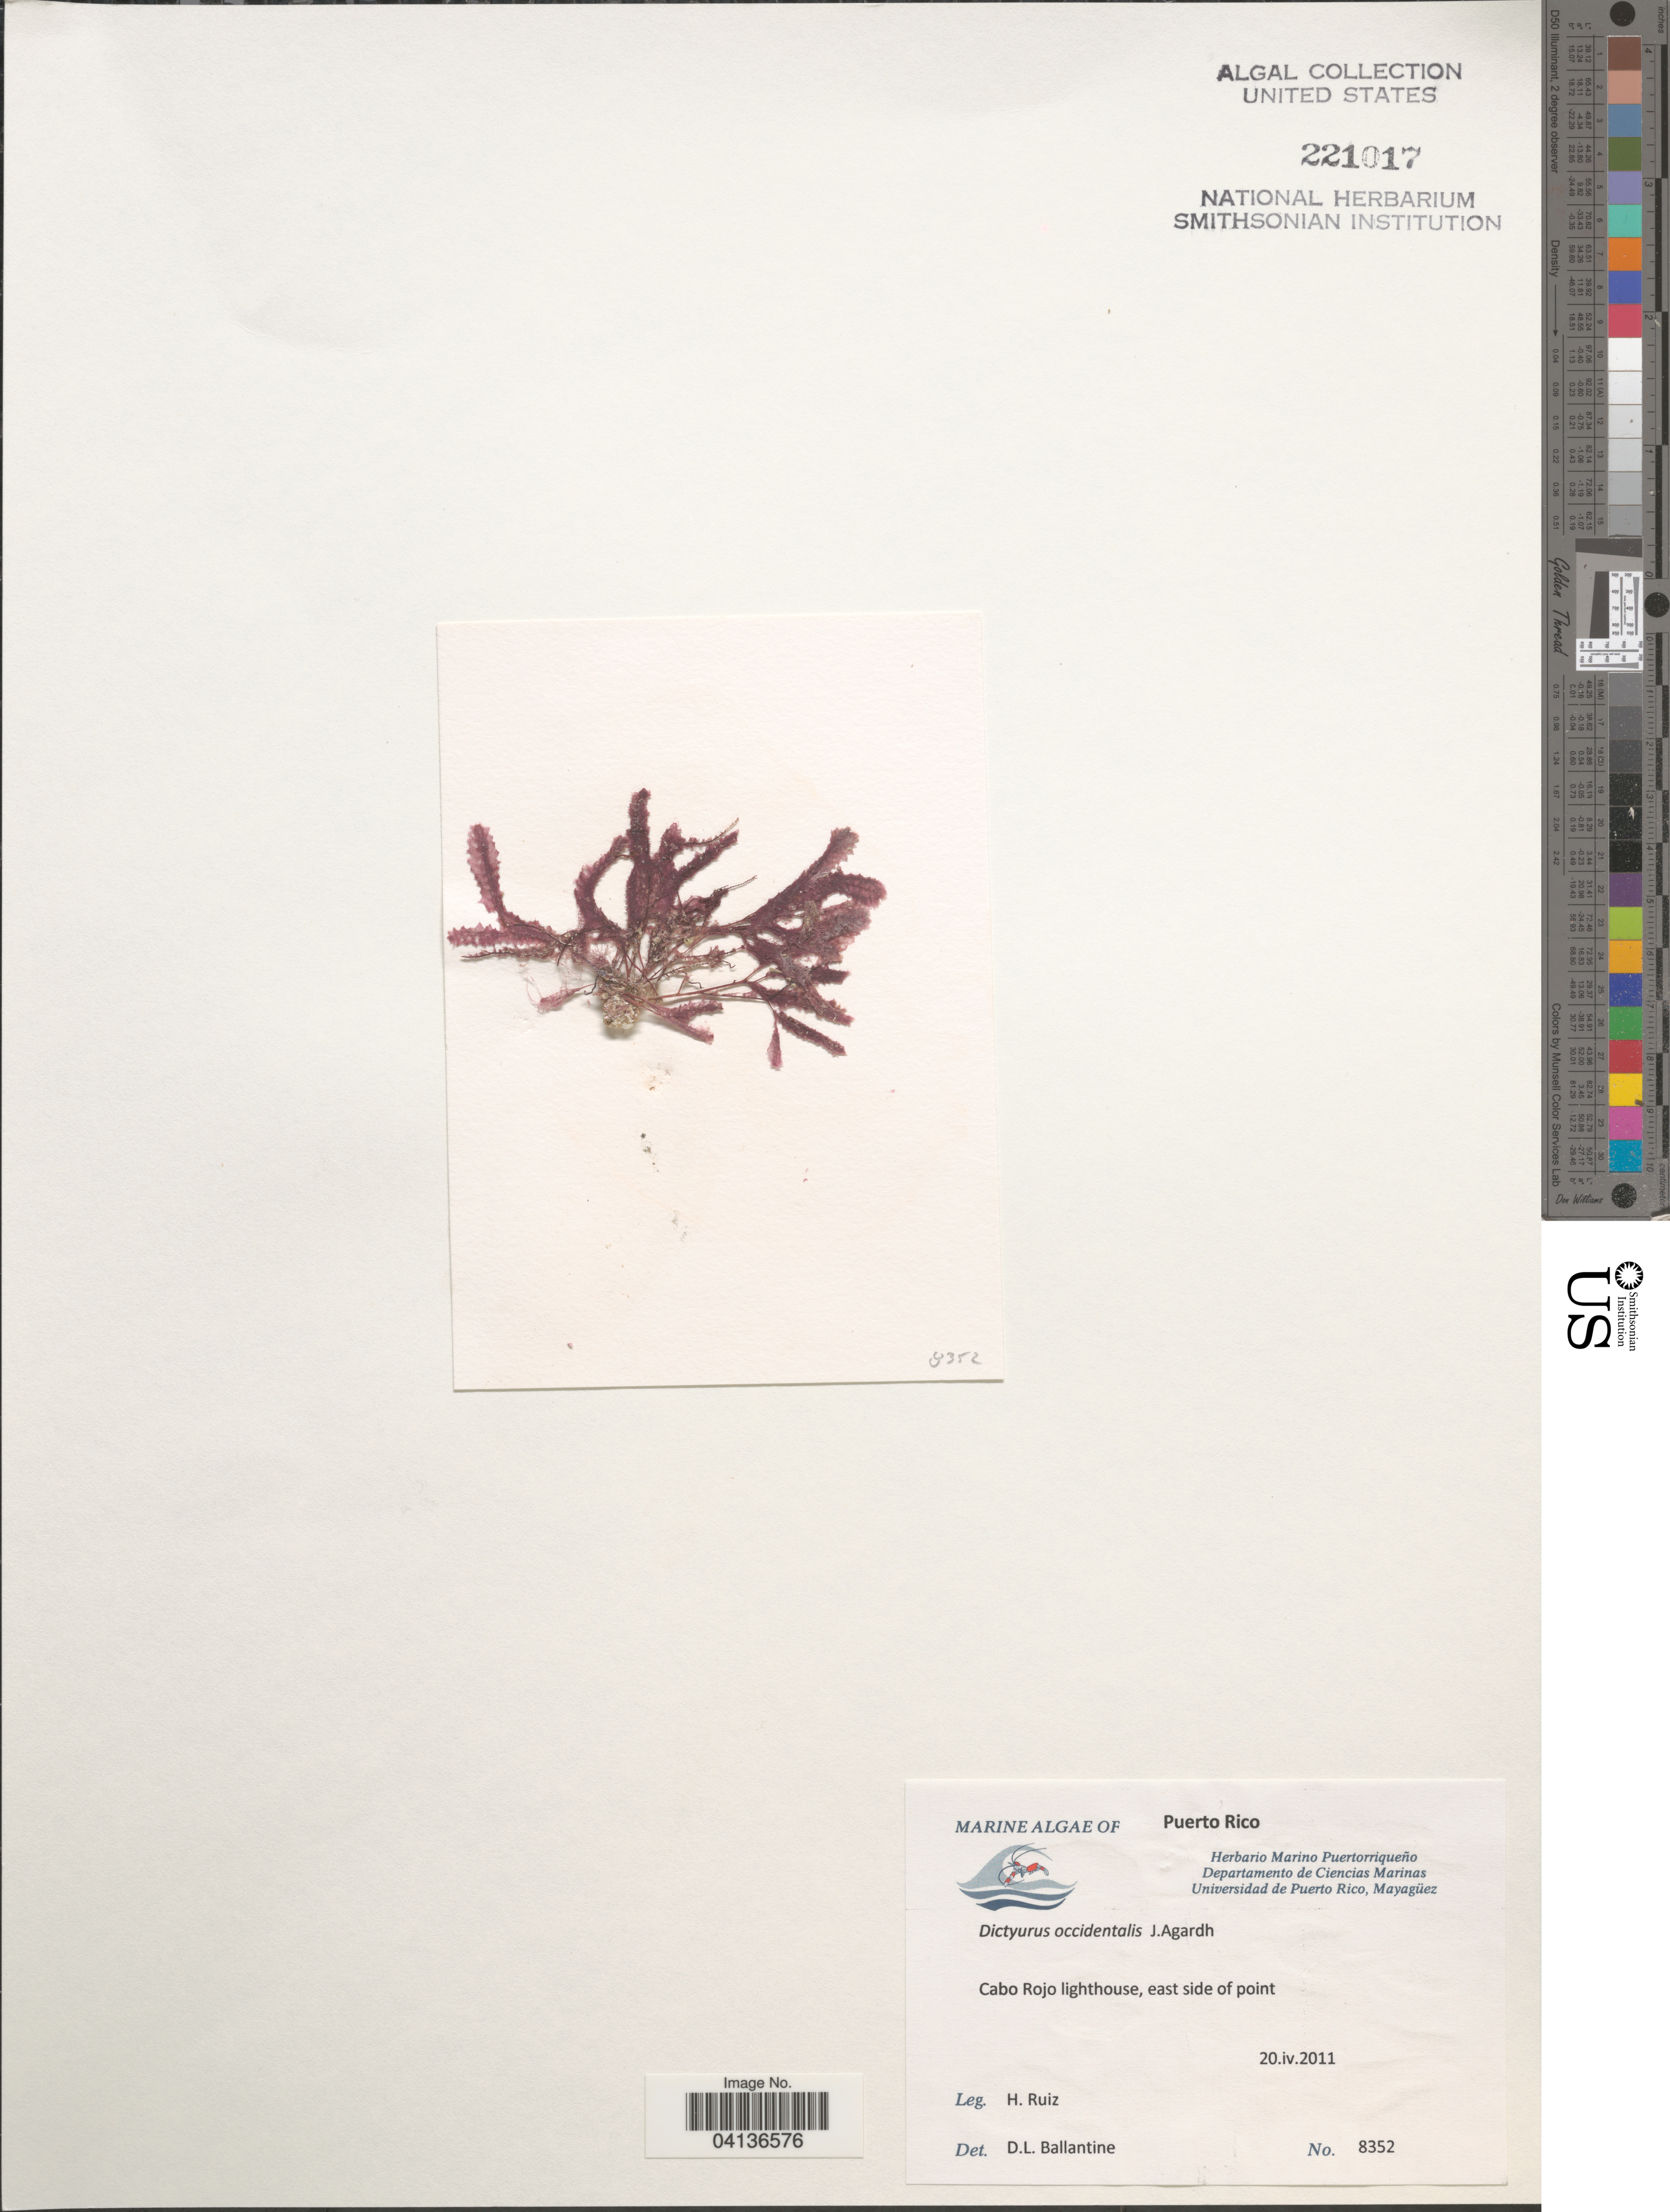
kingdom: Plantae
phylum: Rhodophyta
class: Florideophyceae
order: Ceramiales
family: Dasyaceae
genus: Dictyurus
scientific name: Dictyurus occidentalis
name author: J. Agardh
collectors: H. Ruiz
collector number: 8352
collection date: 2011-04-20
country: Puerto Rico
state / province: Çabo Rojo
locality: Cabo Rojo lighthouse, east side of point.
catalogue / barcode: US 221017